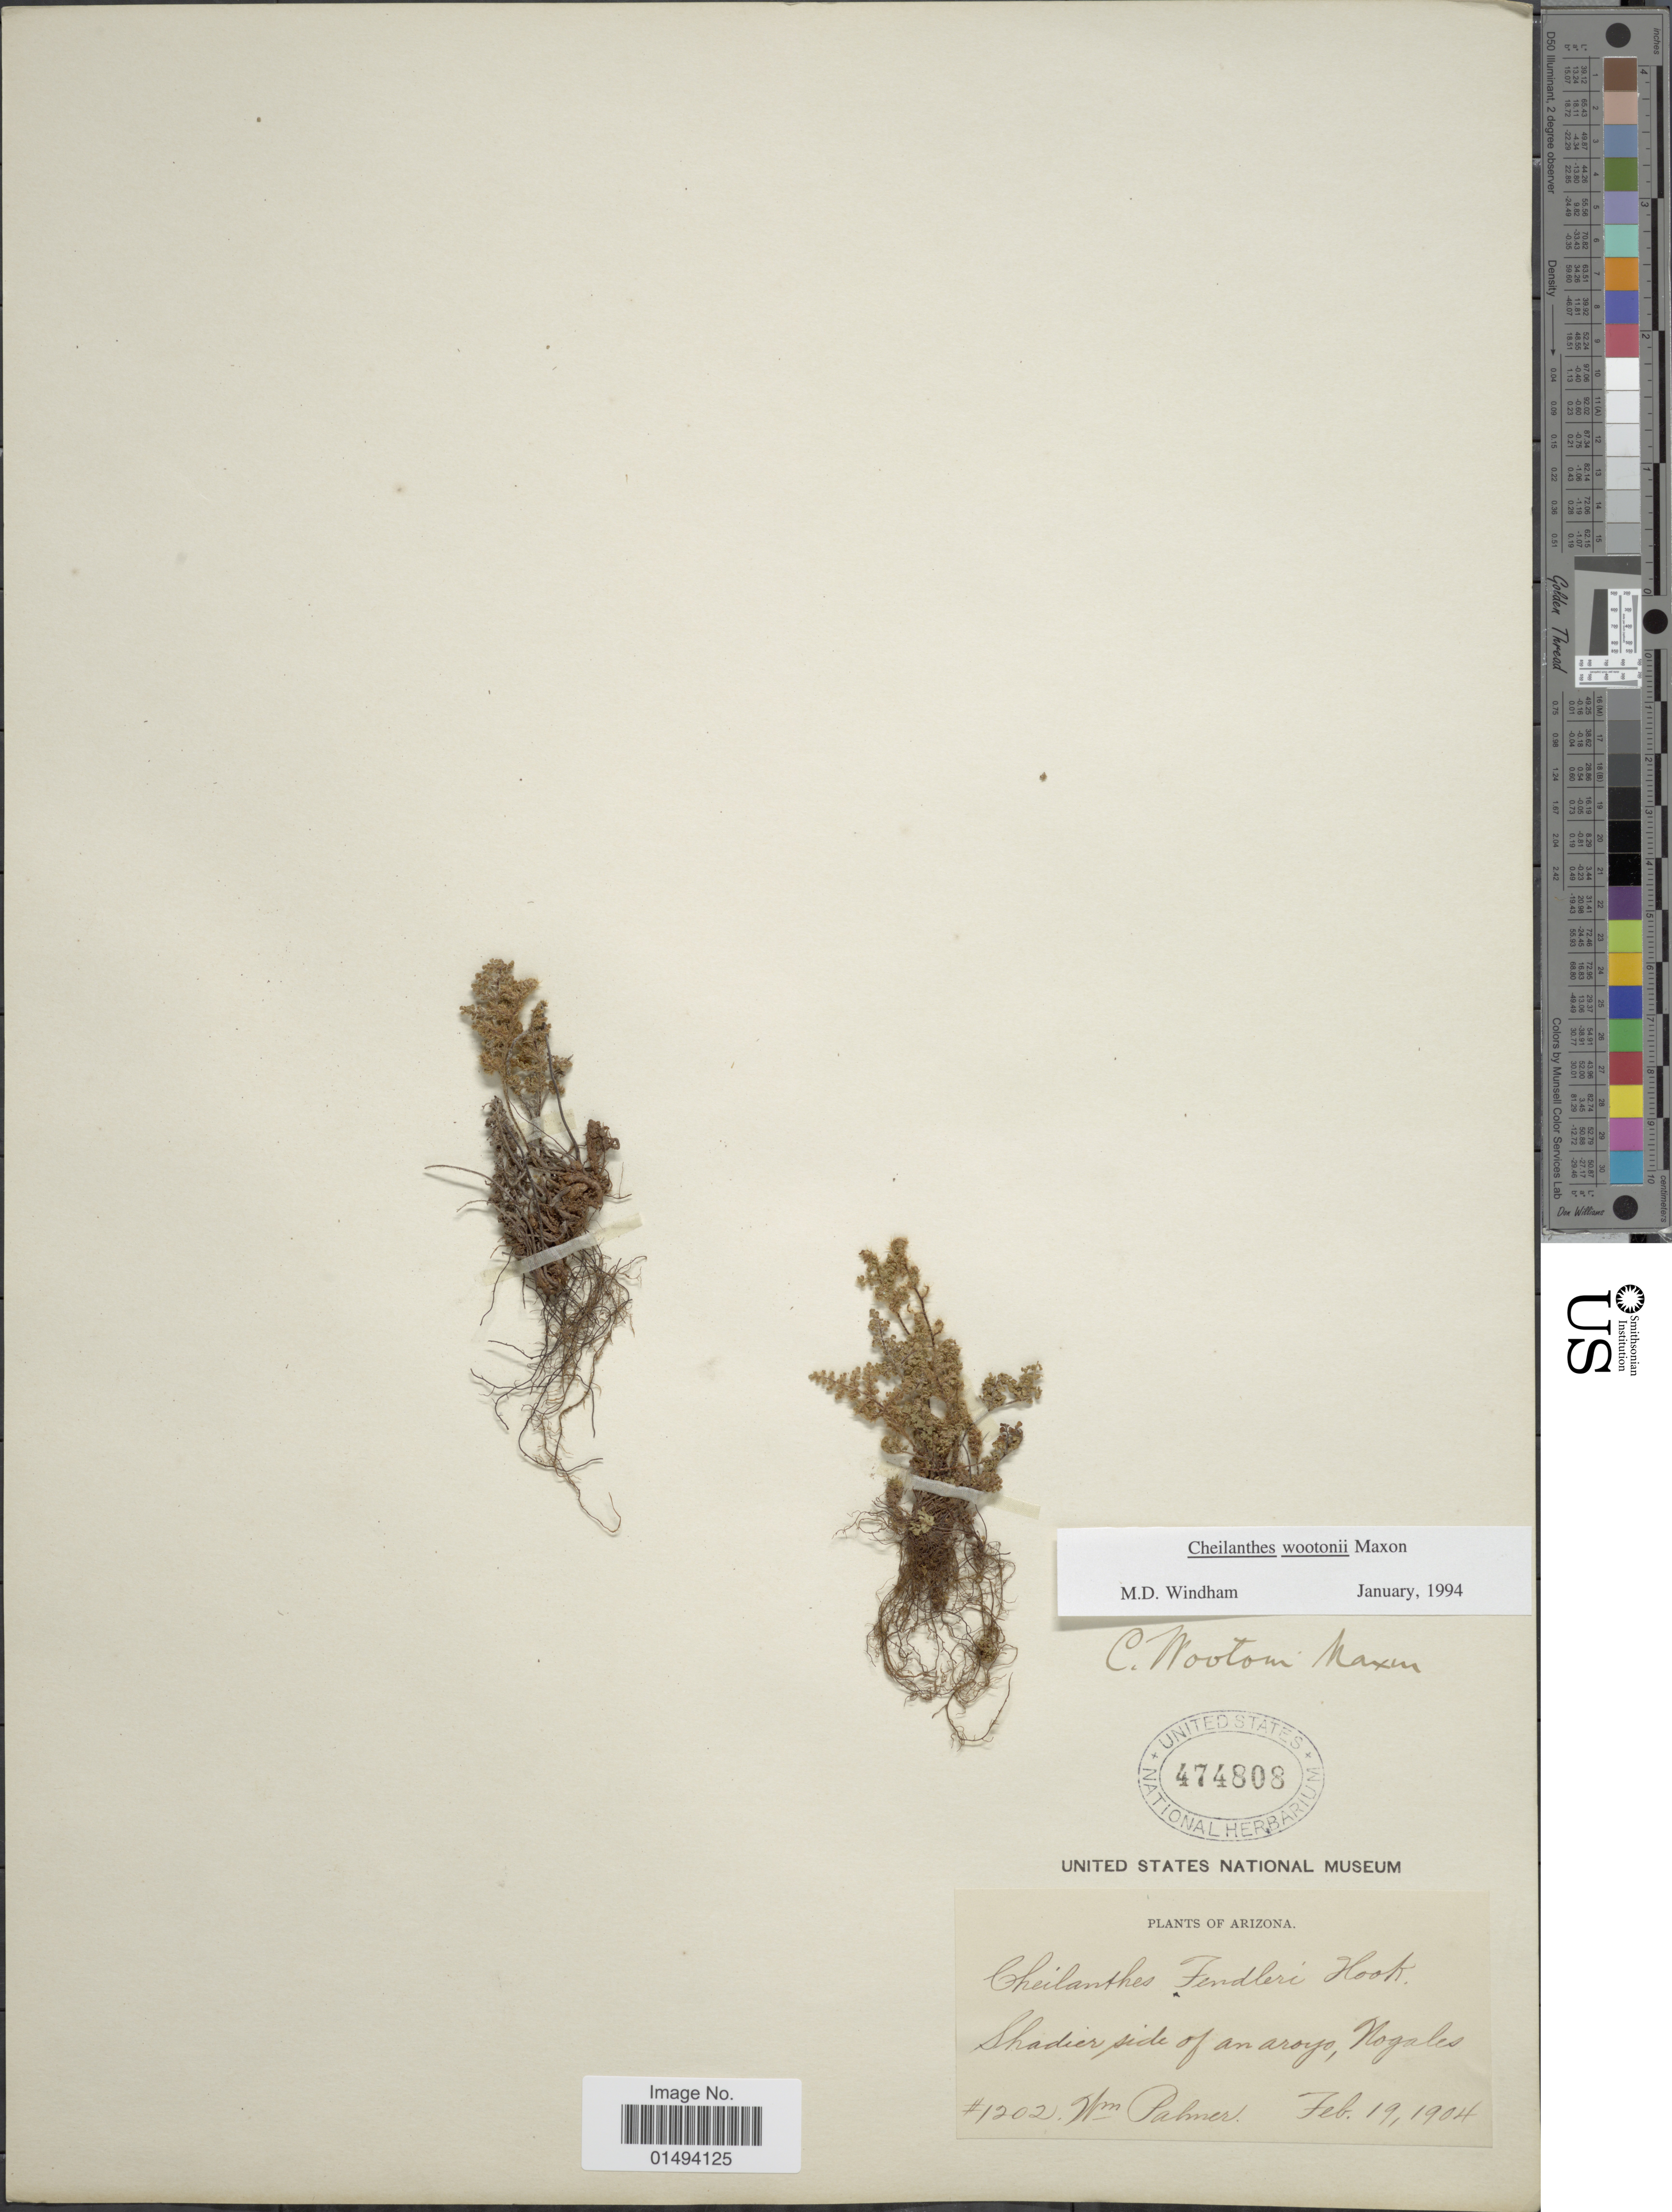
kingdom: Plantae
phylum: Tracheophyta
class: Polypodiopsida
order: Polypodiales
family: Pteridaceae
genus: Myriopteris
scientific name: Myriopteris wootonii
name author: (Maxon) Grusz & Windham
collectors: W. Palmer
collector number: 1202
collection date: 1904-02-19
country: United States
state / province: Arizona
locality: Arizona, Shadier side of an aroyo, Nogales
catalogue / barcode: US 474808